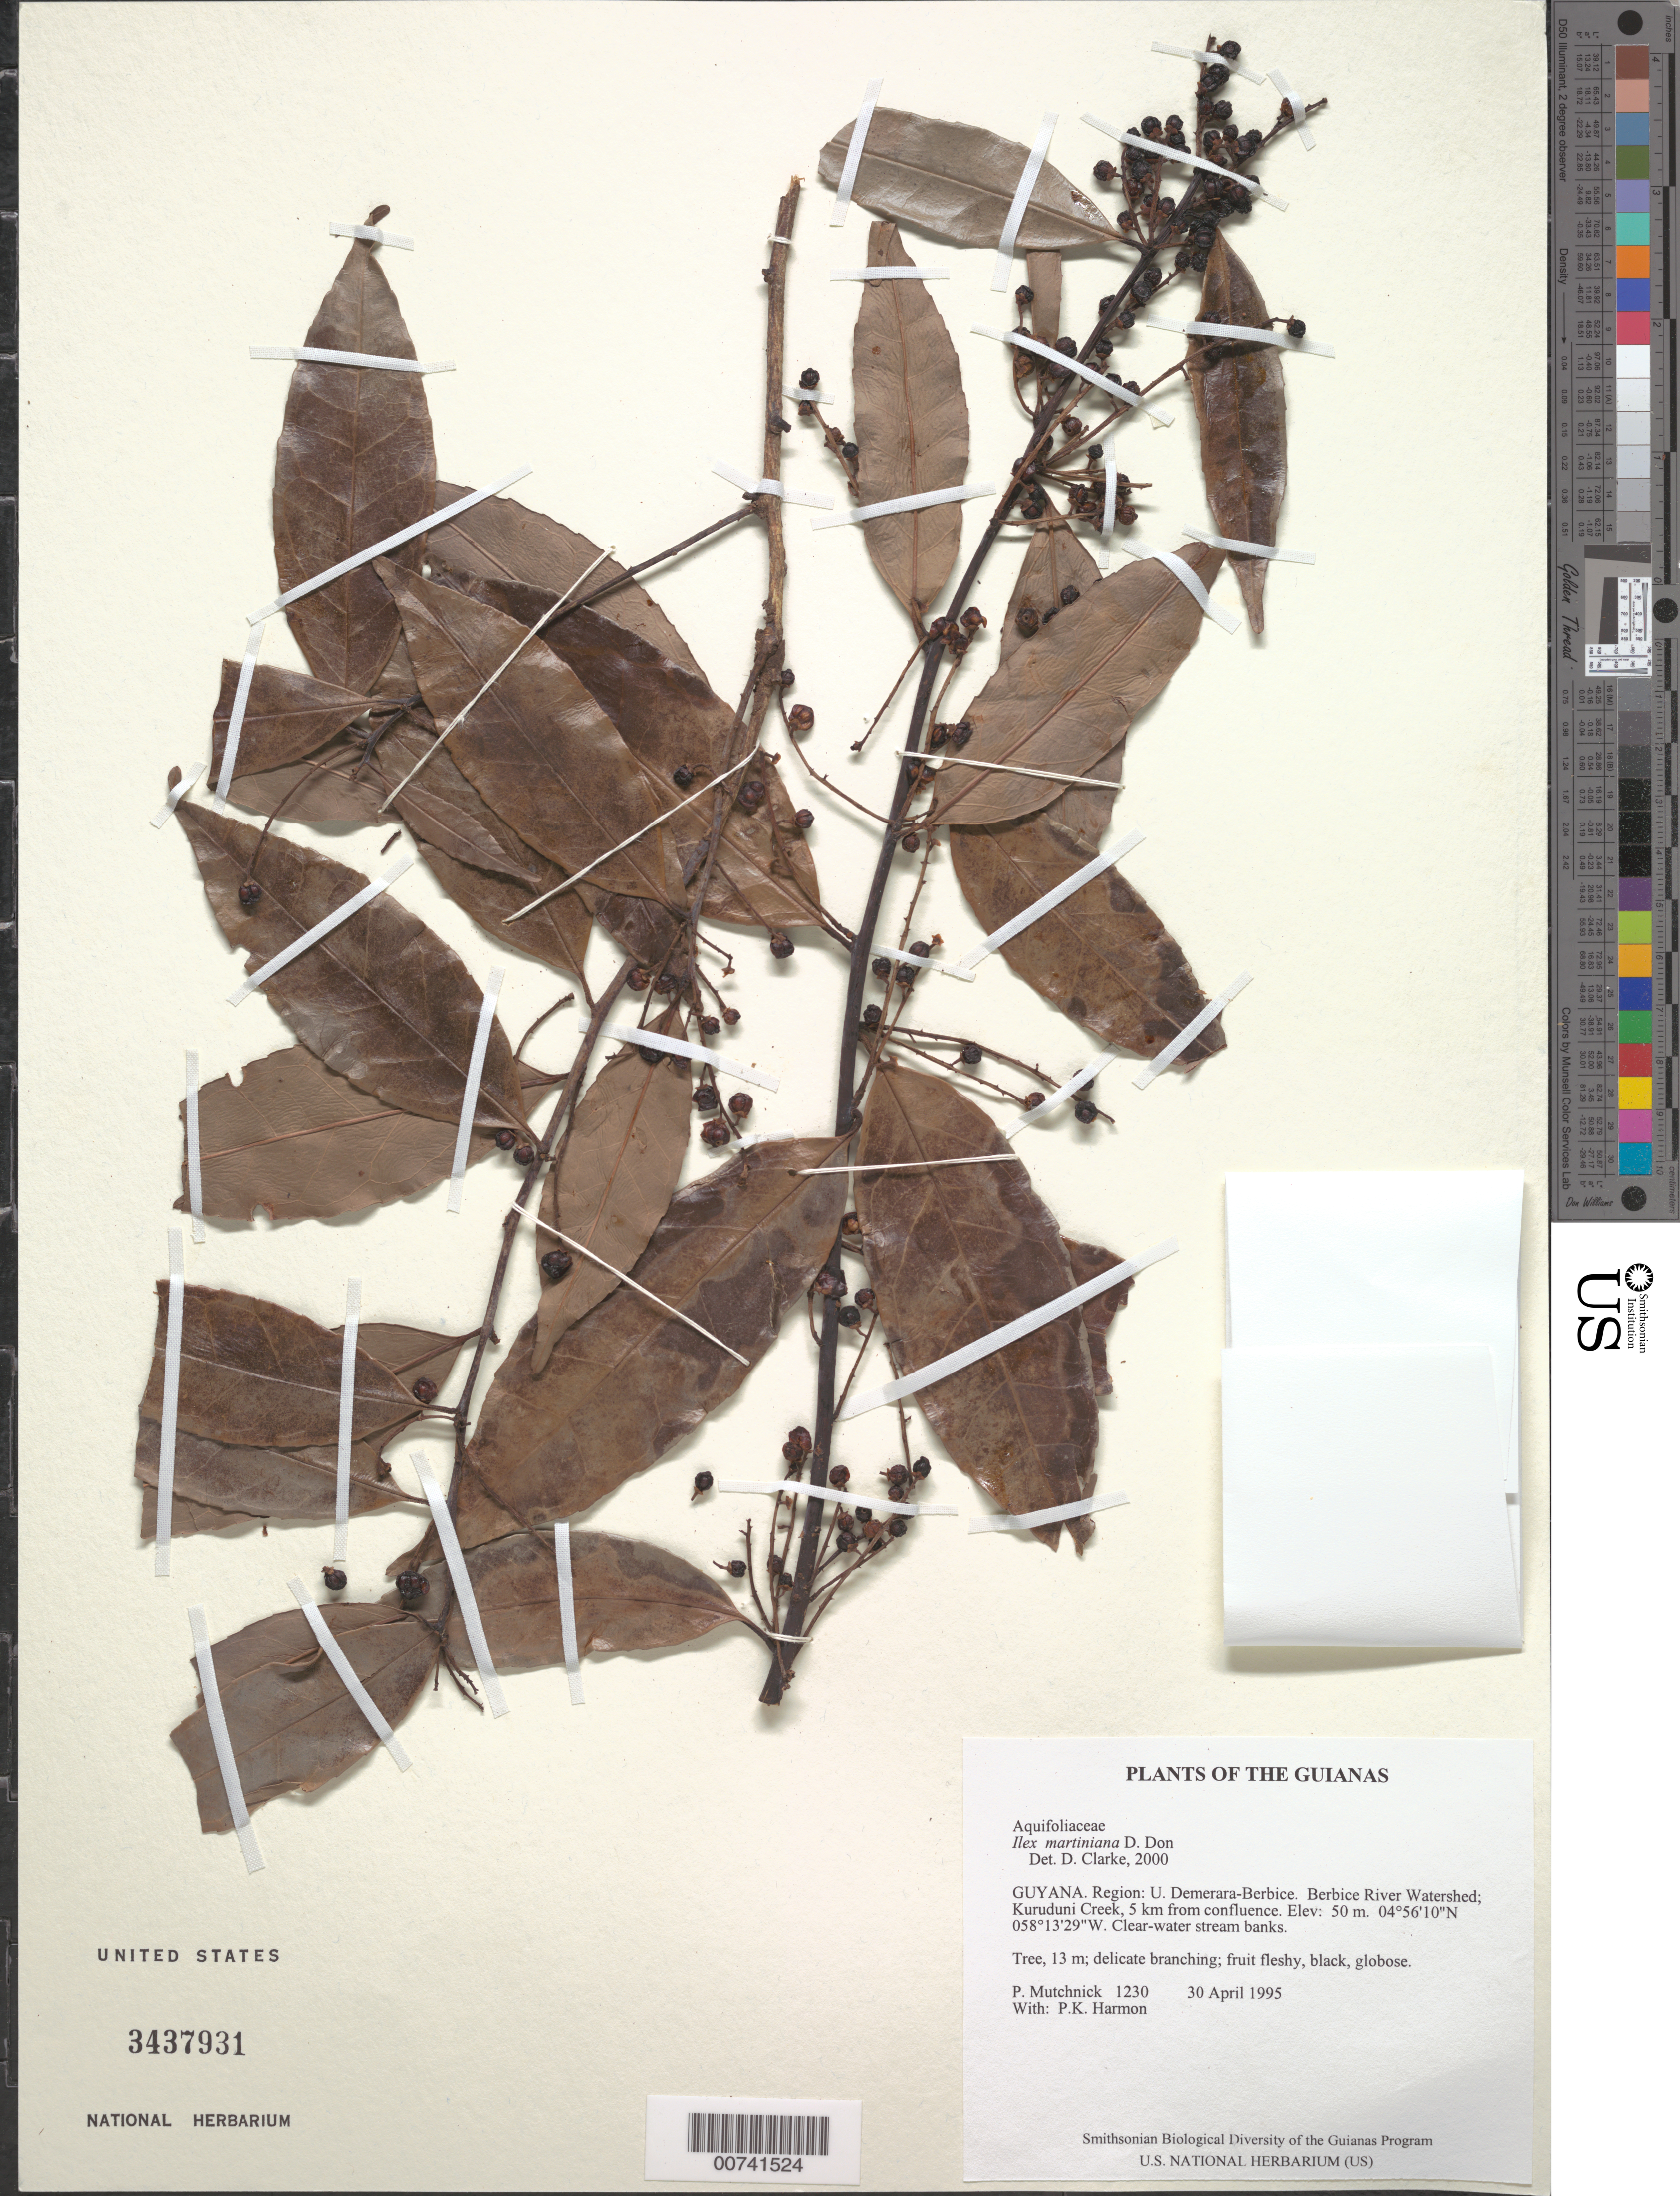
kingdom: Plantae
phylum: Tracheophyta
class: Magnoliopsida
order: Aquifoliales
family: Aquifoliaceae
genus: Ilex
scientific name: Ilex martiniana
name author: D. Don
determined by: Clarke, H. D., University of North Carolina (Asheville)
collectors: P. Mutchnick & P. Harmon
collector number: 1230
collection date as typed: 30 April 1995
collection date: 1995-04-30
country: Guyana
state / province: U. Demerara-Berbice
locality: Berbice River Watershed; Kuruduni Creek, 5 km from confluence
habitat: Clear-water stream banks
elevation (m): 50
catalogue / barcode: US 3437931